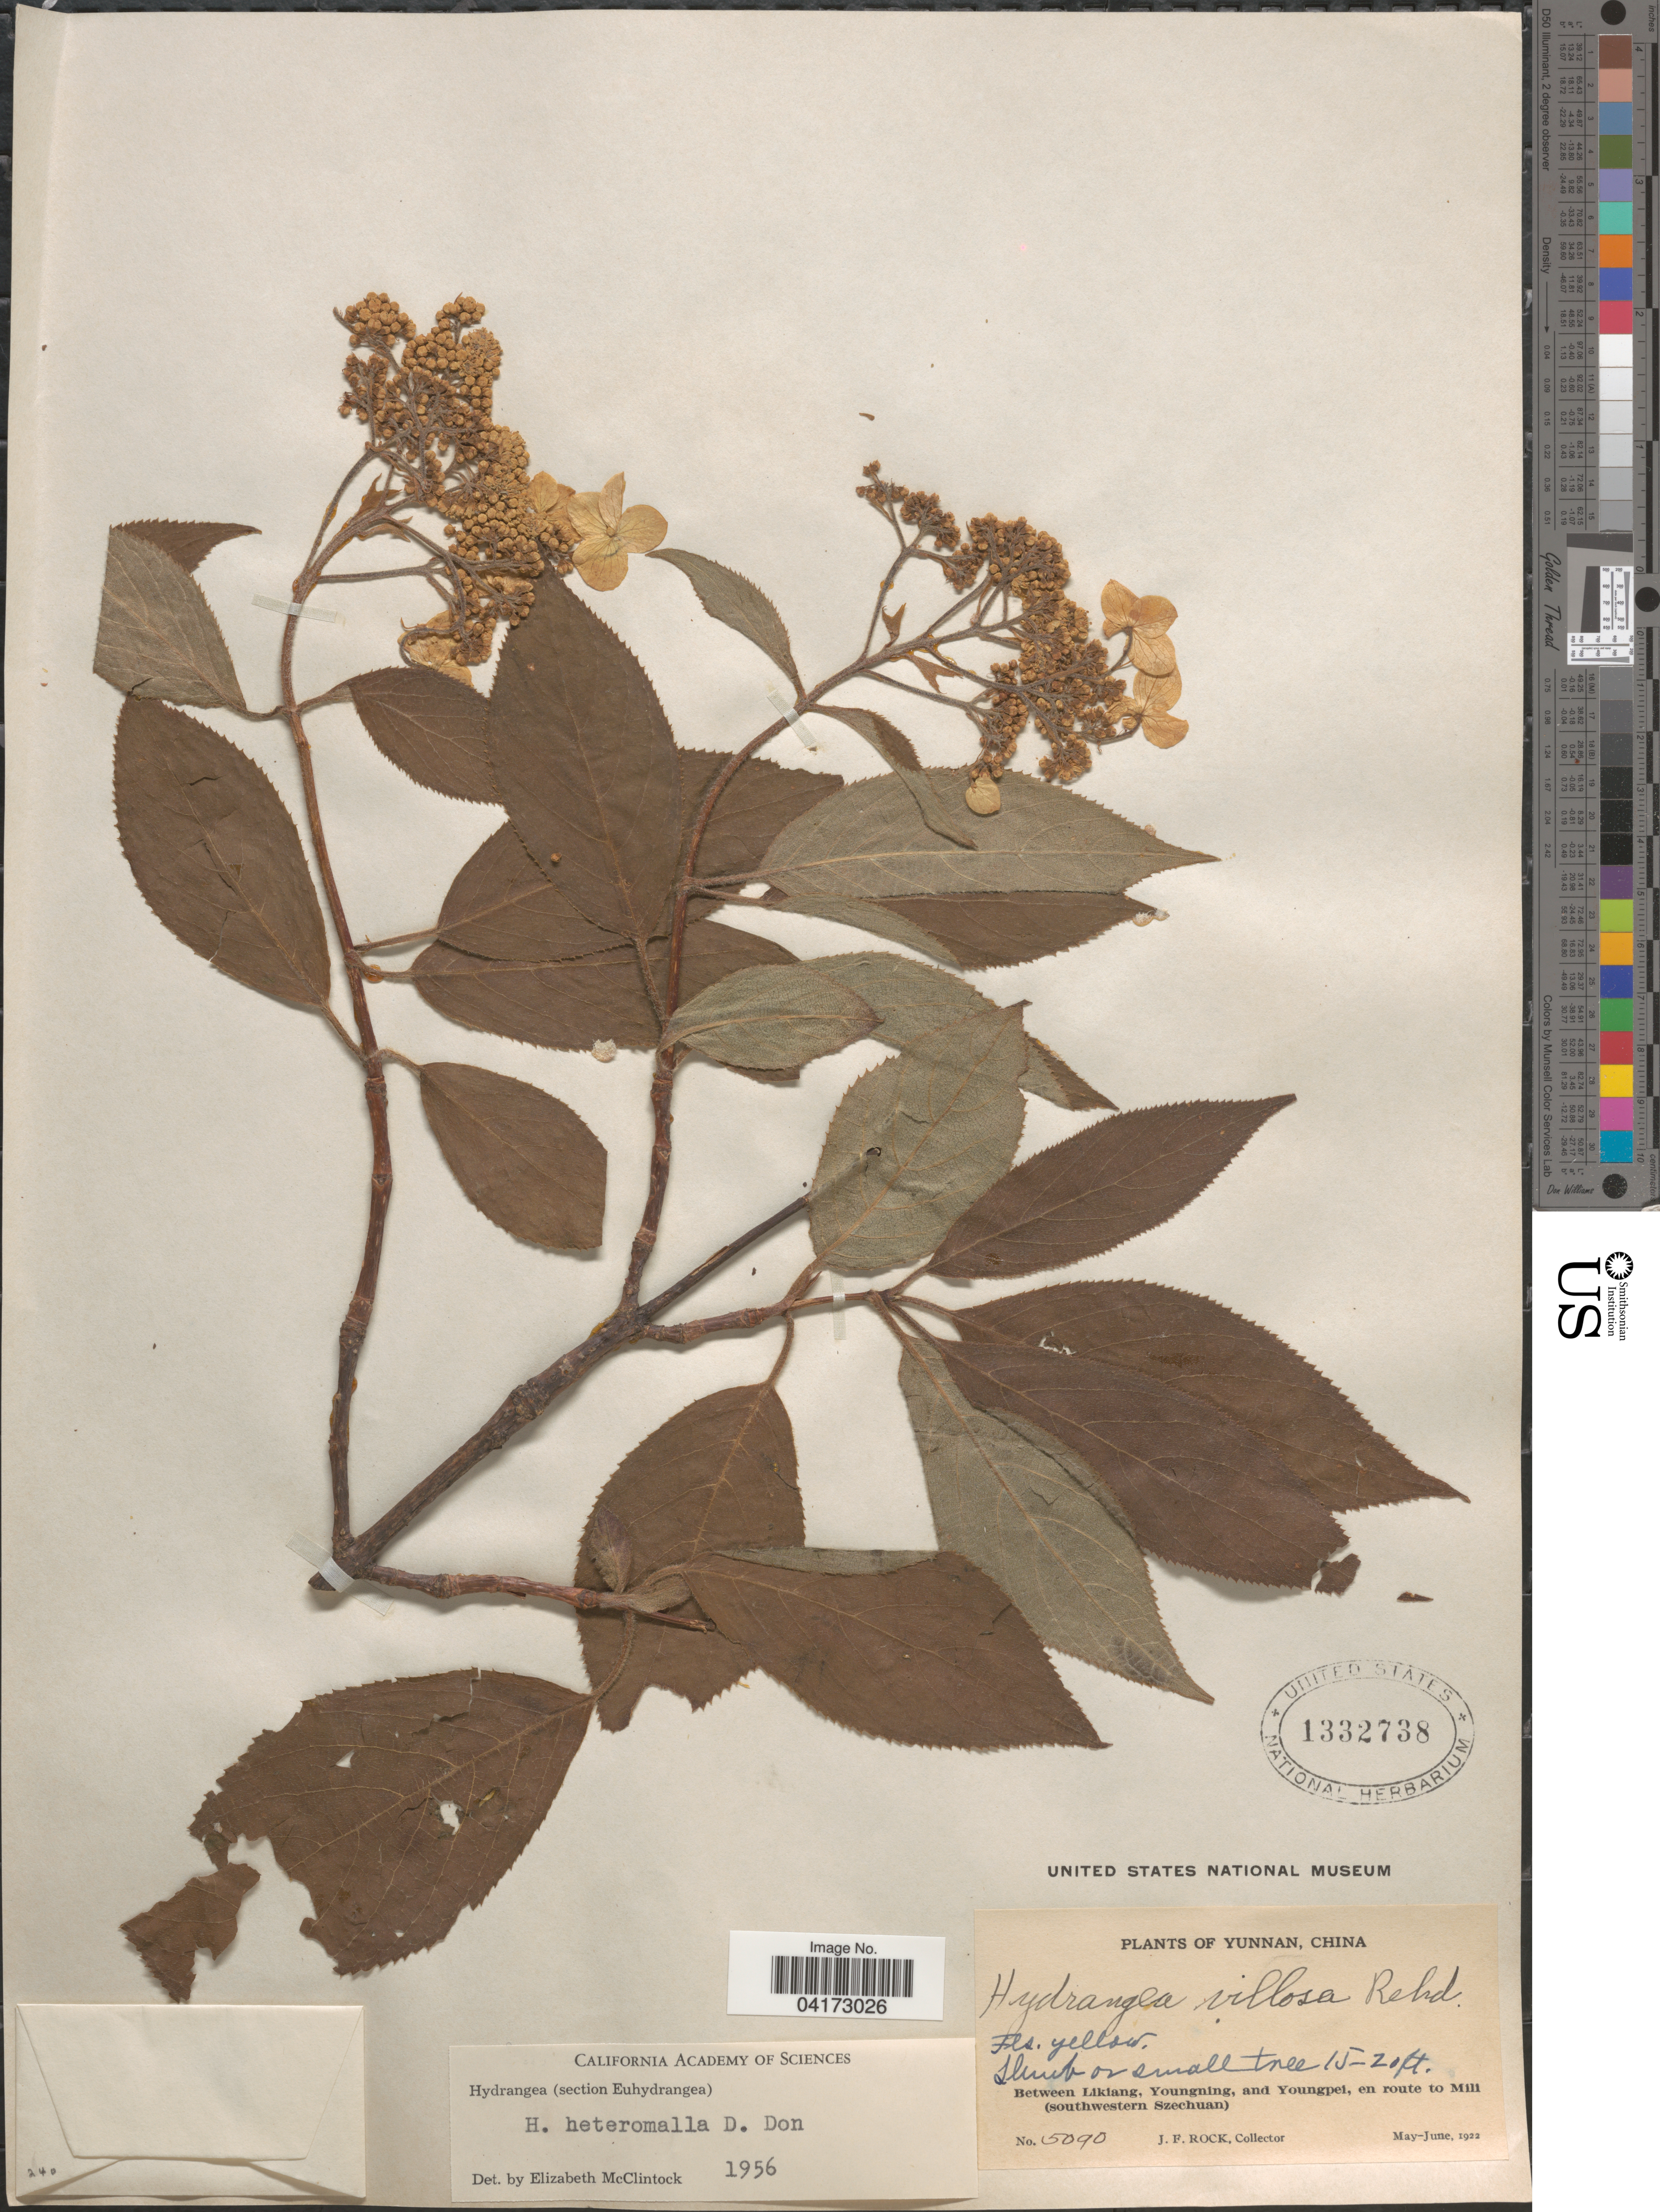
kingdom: Plantae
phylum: Tracheophyta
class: Magnoliopsida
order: Cornales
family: Hydrangeaceae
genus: Hydrangea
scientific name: Hydrangea heteromalla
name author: D. Don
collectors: J. Rock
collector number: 5090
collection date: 1922-05/1922-06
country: China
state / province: Yunnan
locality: Between Likiang, Youngning, and Youngpei, en route to Mill (southwestern Szechuan).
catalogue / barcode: US 1332738